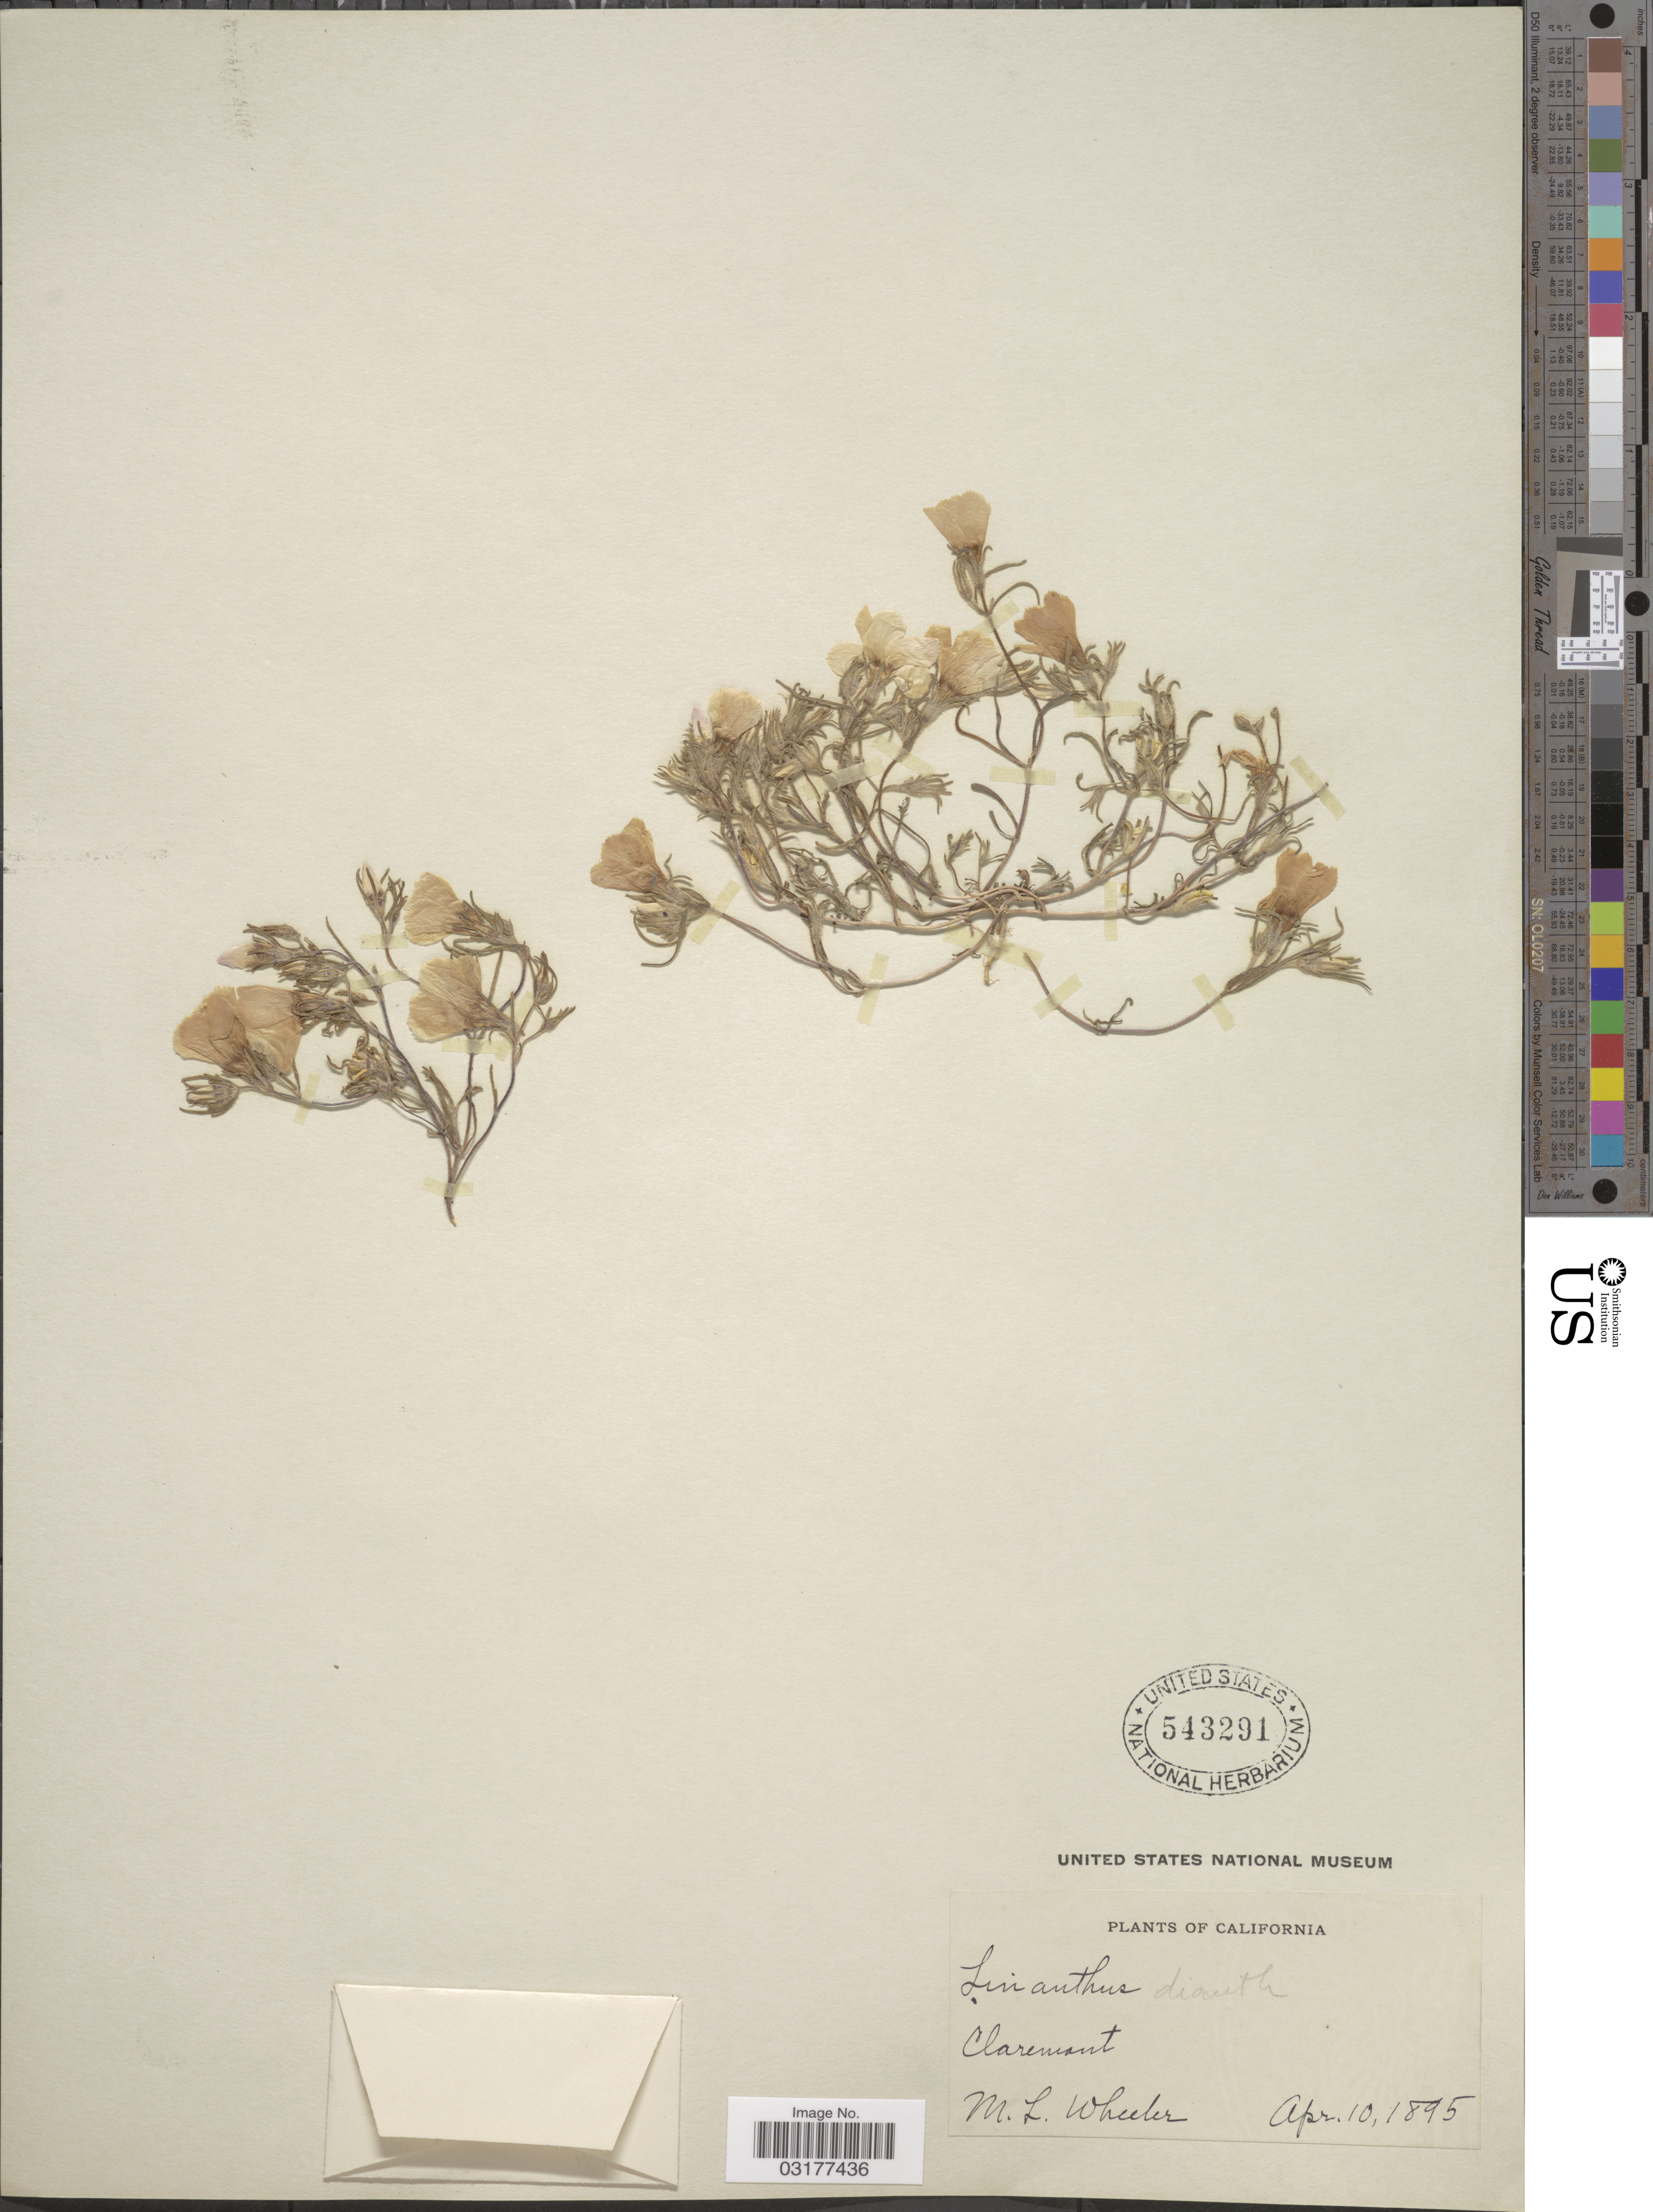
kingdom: Plantae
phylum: Tracheophyta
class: Magnoliopsida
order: Ericales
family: Polemoniaceae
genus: Linanthus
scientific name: Linanthus dianthiflorus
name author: (Benth.) Greene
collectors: M. Wheeler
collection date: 1895-04-10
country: United States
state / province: California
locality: Claremont.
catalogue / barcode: US 543291